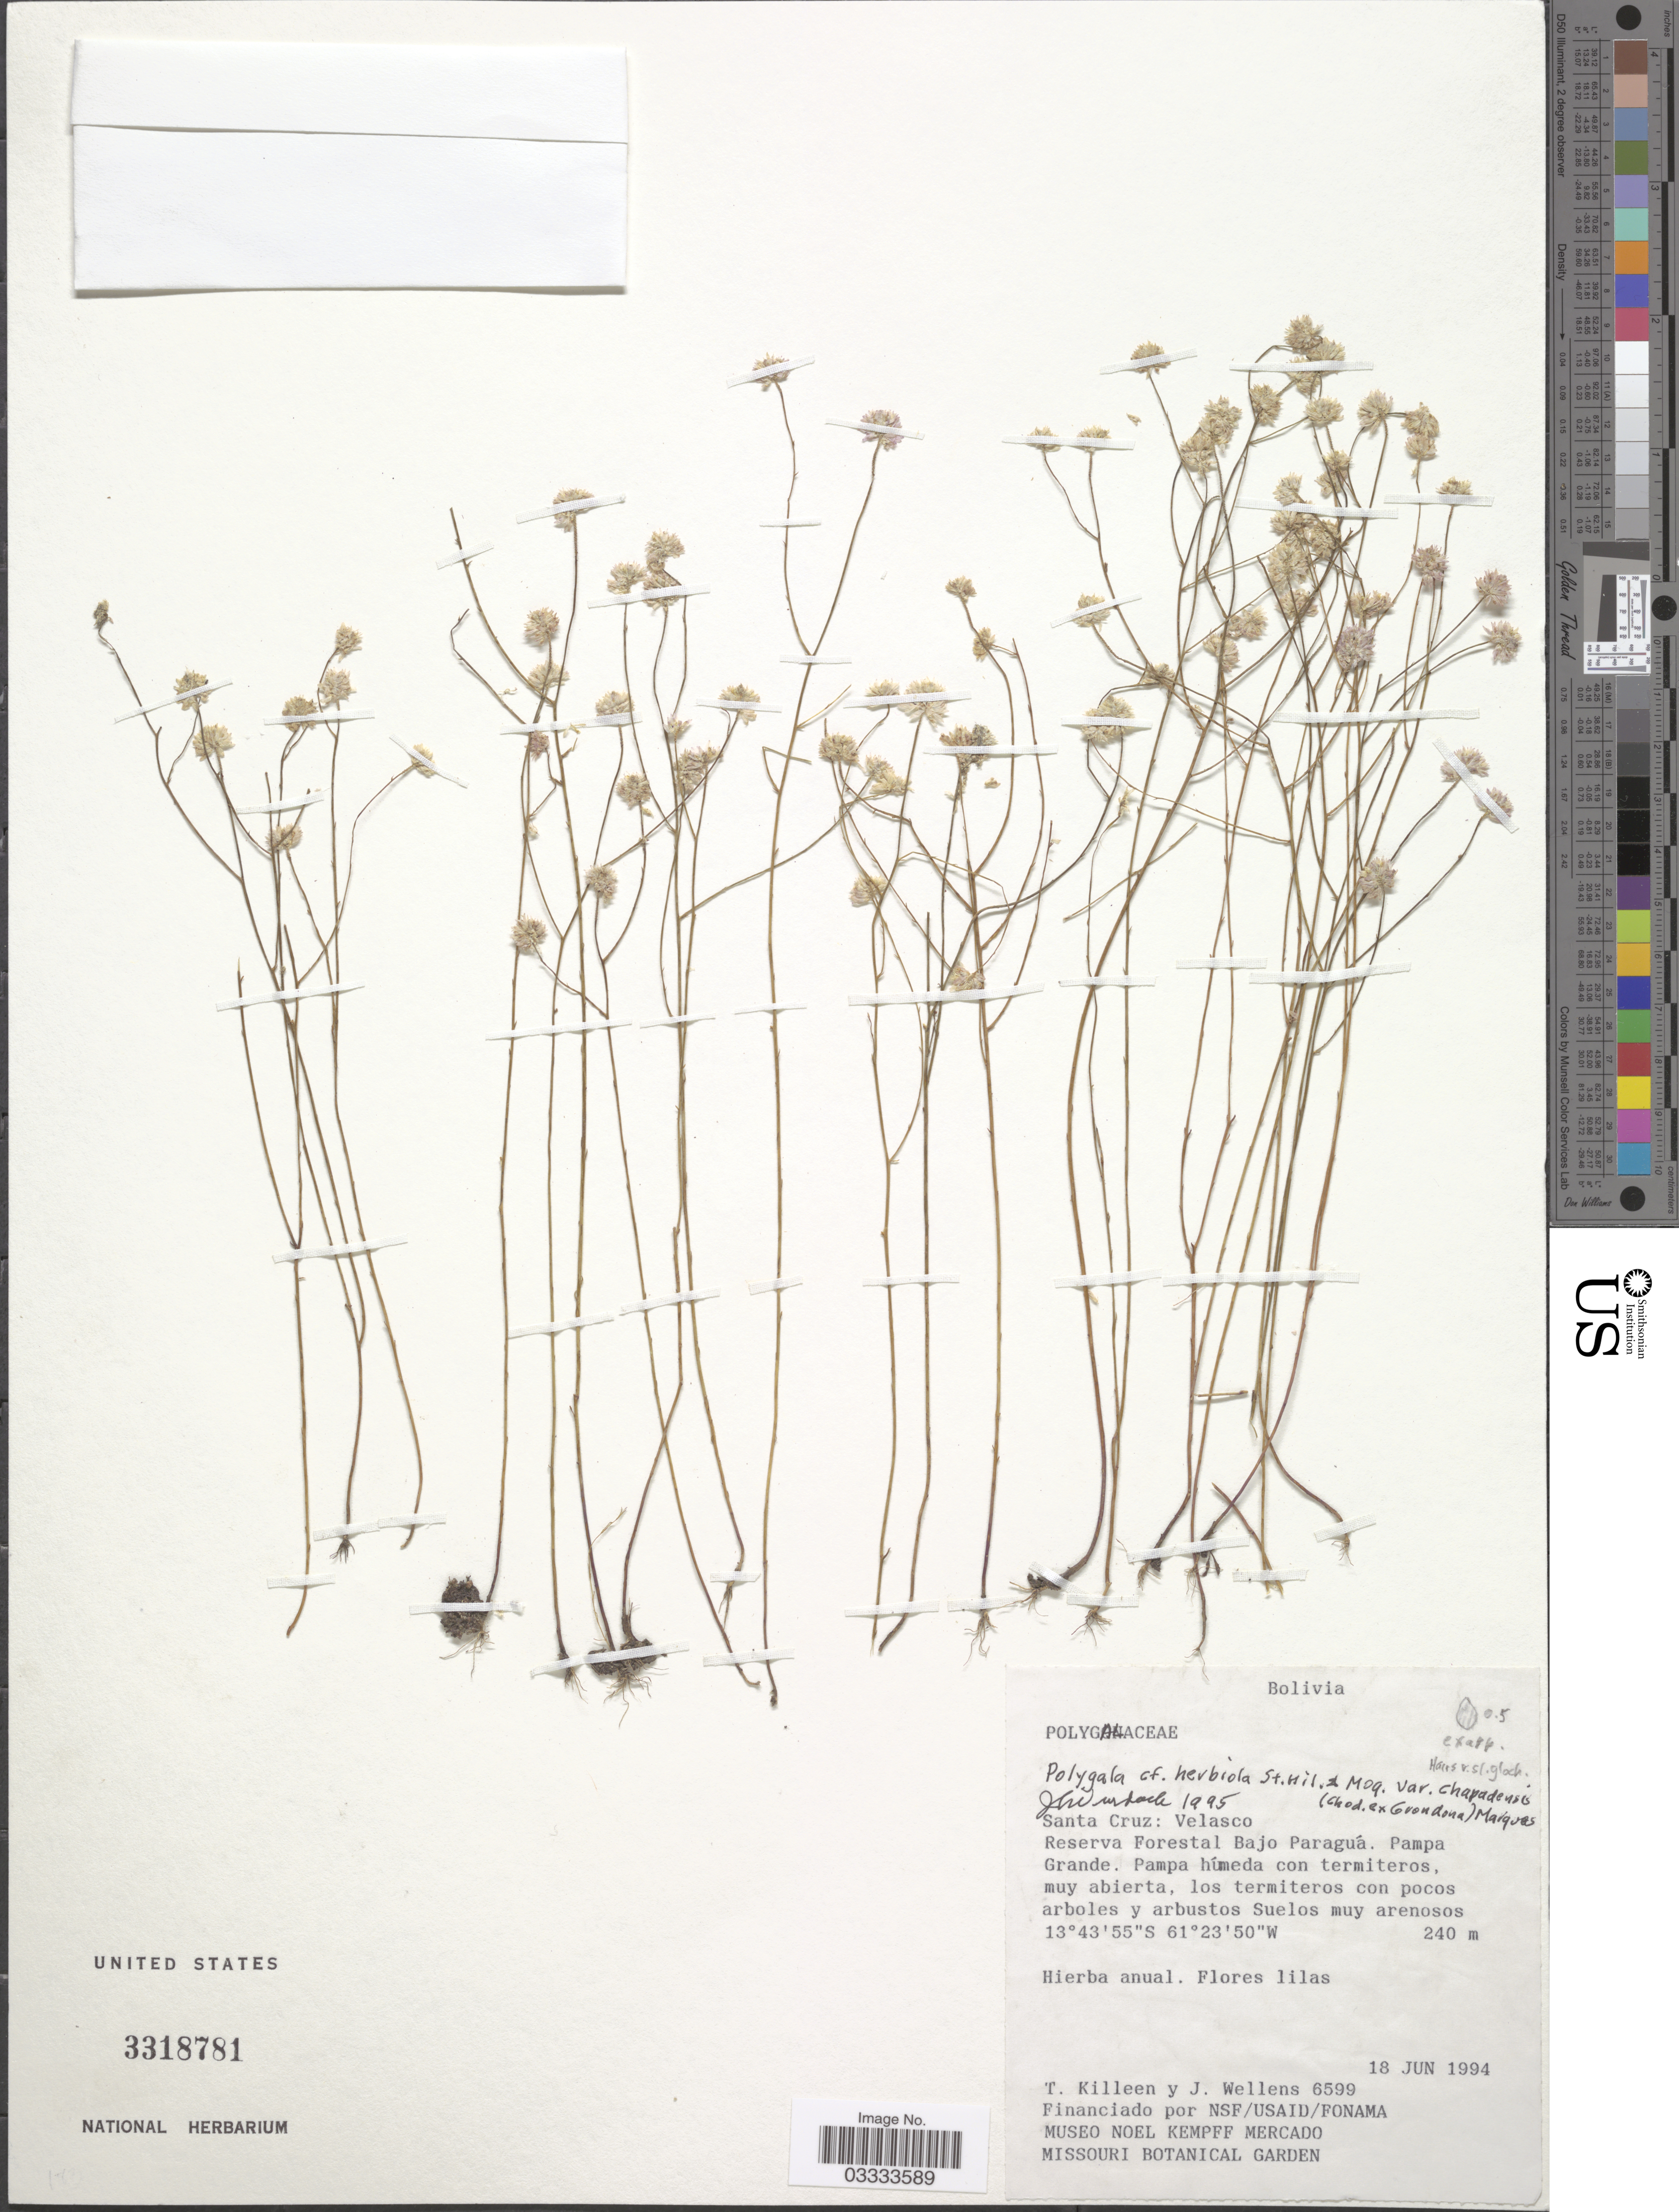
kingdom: Plantae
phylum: Tracheophyta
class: Magnoliopsida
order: Fabales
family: Polygalaceae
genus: Polygala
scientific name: Polygala herbiola var. herbiola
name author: A. St.-Hil. & Moq.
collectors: T. J. Killeen & J. Wellens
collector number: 6599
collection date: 1994-06-18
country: Bolivia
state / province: Santa Cruz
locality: Velasco. Reserva Forestal Bajo Paragúa. Pampa Grande.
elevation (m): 240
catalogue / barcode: US 3318781